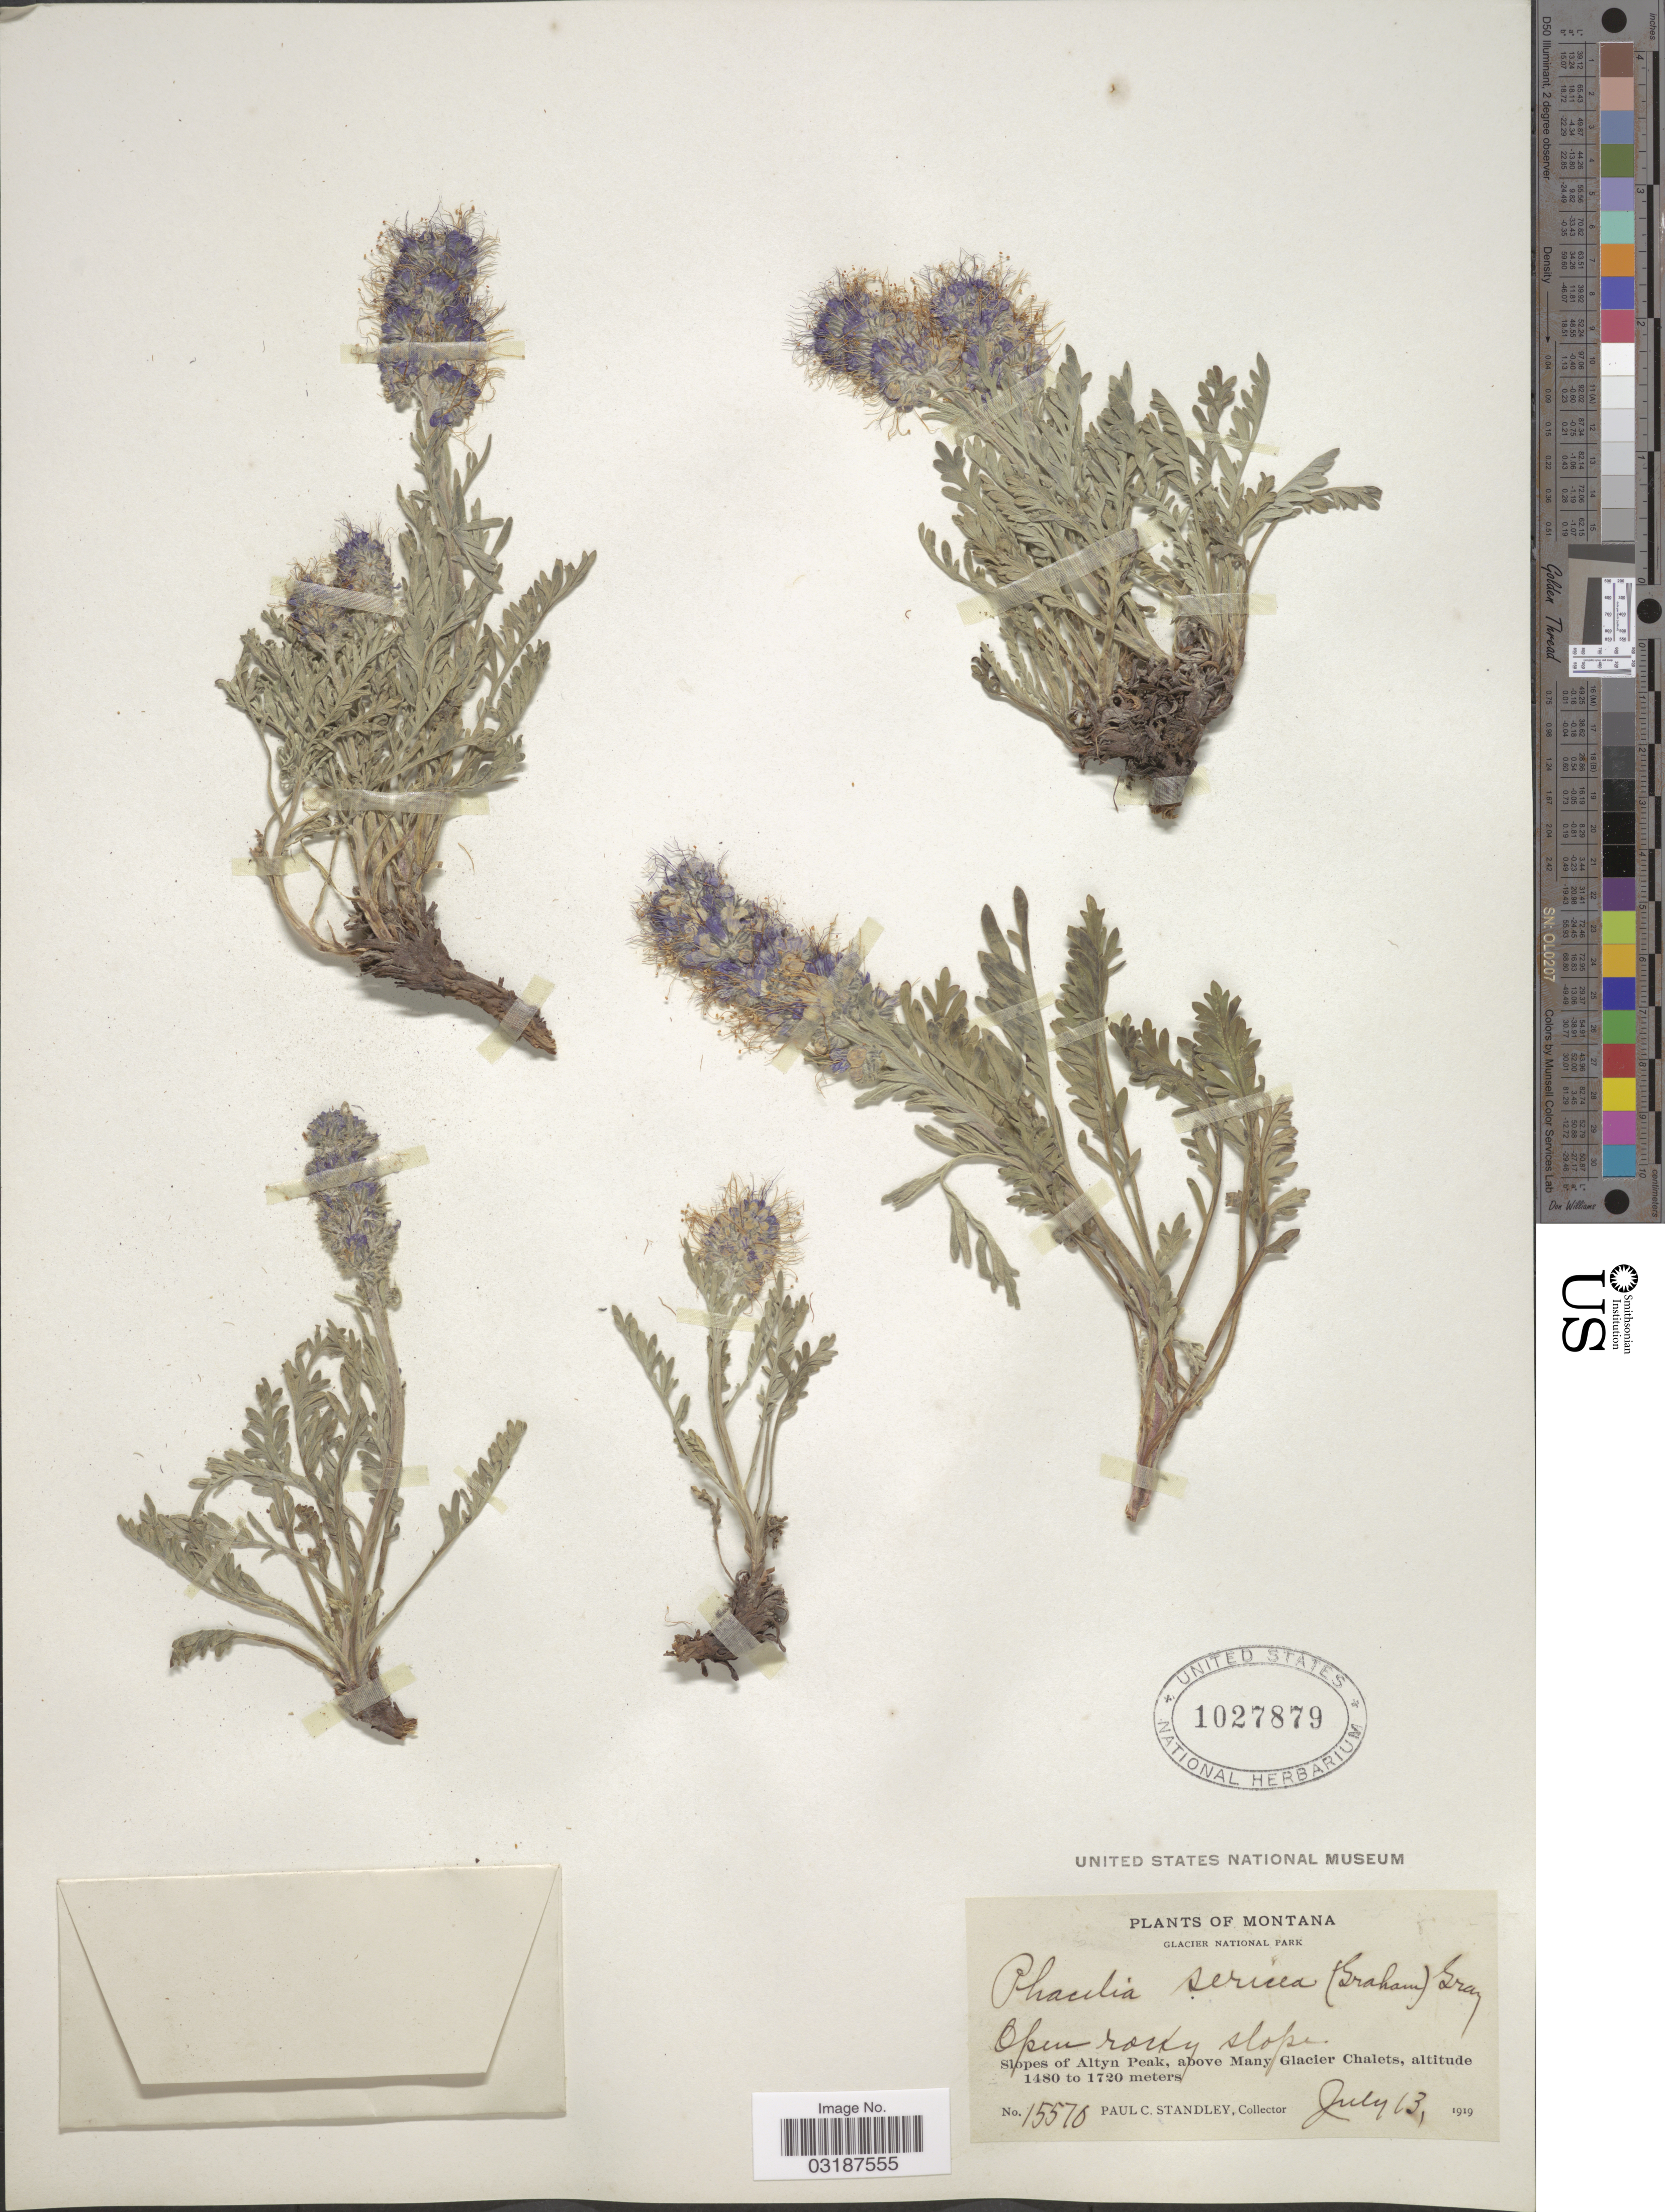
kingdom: Plantae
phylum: Tracheophyta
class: Magnoliopsida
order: Boraginales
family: Hydrophyllaceae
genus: Phacelia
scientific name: Phacelia sericea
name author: (Graham) A. Gray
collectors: P. C. Standley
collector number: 15570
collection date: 1919-07-13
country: United States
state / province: Montana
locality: Glacier National Park. Slopes of Altyn Peak, above Many Glacier Clalets.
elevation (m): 1480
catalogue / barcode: US 1027879